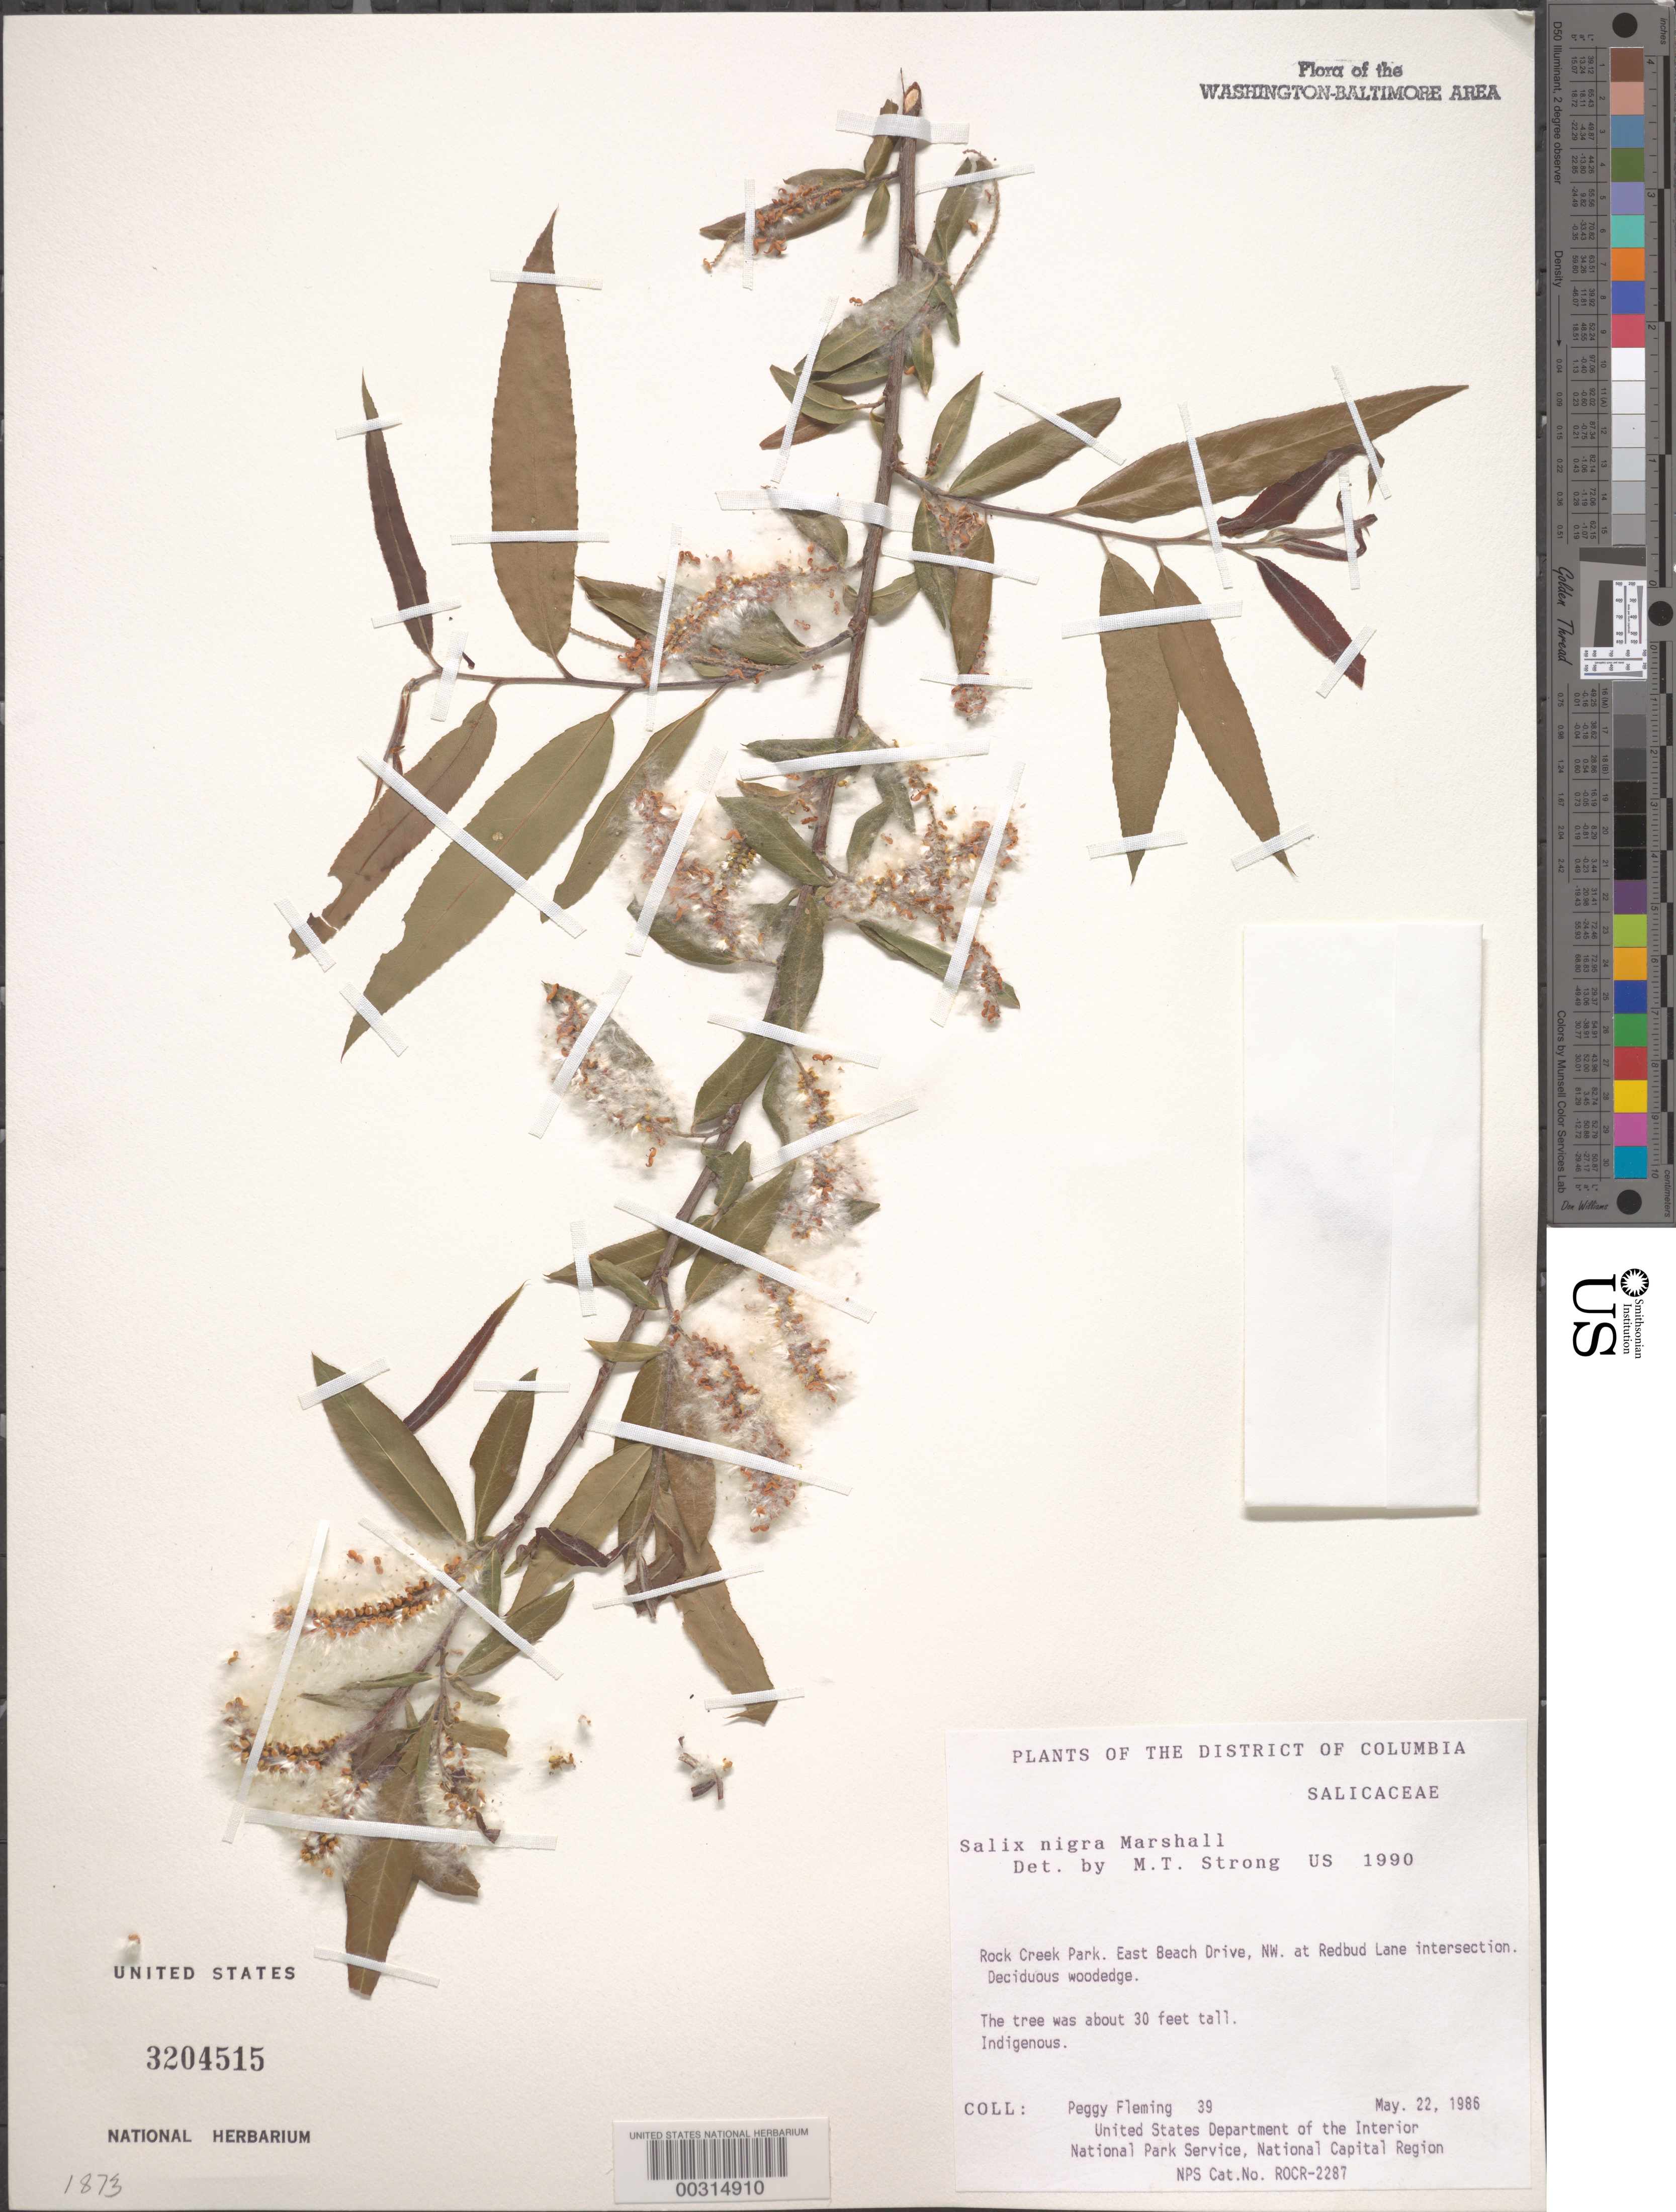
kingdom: Plantae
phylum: Tracheophyta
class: Magnoliopsida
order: Malpighiales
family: Salicaceae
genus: Salix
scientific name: Salix nigra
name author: Marshall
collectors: P. Fleming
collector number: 39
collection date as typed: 22 May 1986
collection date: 1986-05-22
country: United States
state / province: District of Columbia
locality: Rock Creek Park, E Beach Dr, NW at Redbud Lane intersection and Boundary Bridge on the South Rock Creek Park and Vicinity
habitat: Deciduous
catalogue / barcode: US 3204515